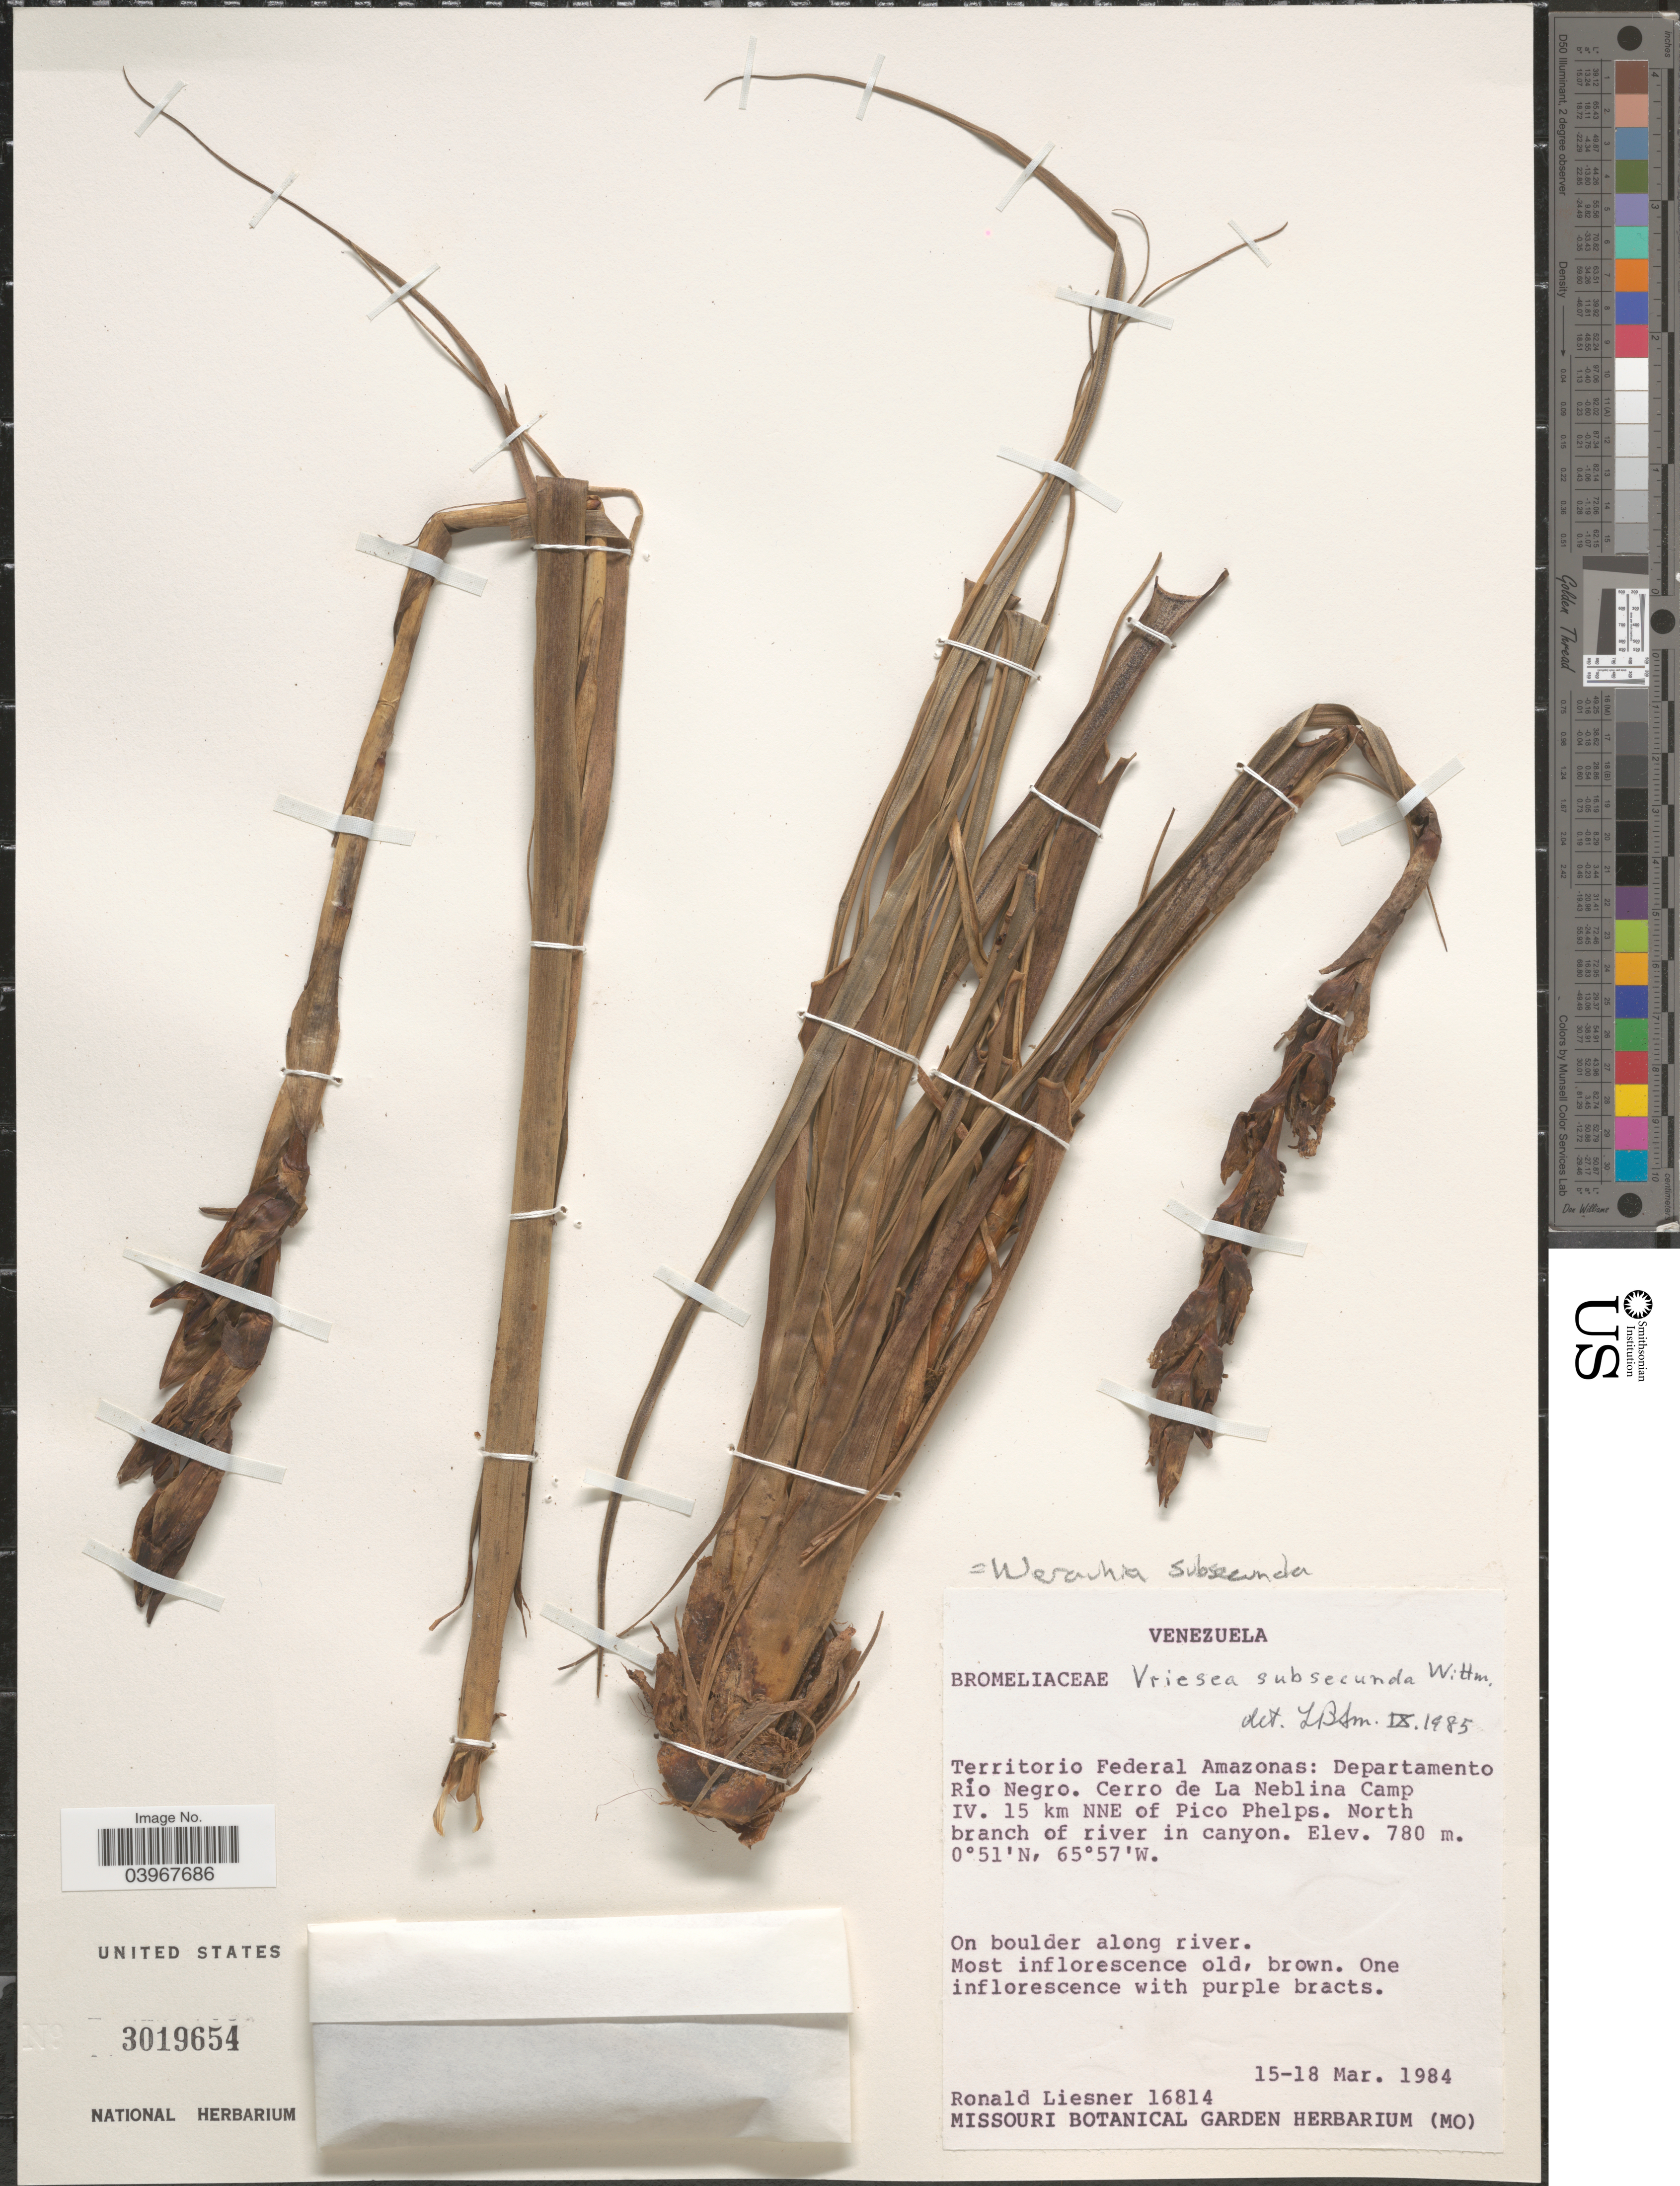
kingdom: Plantae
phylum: Tracheophyta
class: Liliopsida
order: Poales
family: Bromeliaceae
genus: Werauhia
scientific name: Werauhia subsecunda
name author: (Wittm.) J.R. Grant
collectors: R. L. Liesner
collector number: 16814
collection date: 1984-03-15/1984-03-18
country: Venezuela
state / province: Amazonas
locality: Territorio Federal Amazonas: Departamento Río Negro. Cerro de La Neblina Camp IV. 15 km NNE of Pico Phelps. North branch of river in canyon.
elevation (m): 780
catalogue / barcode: US 3019654